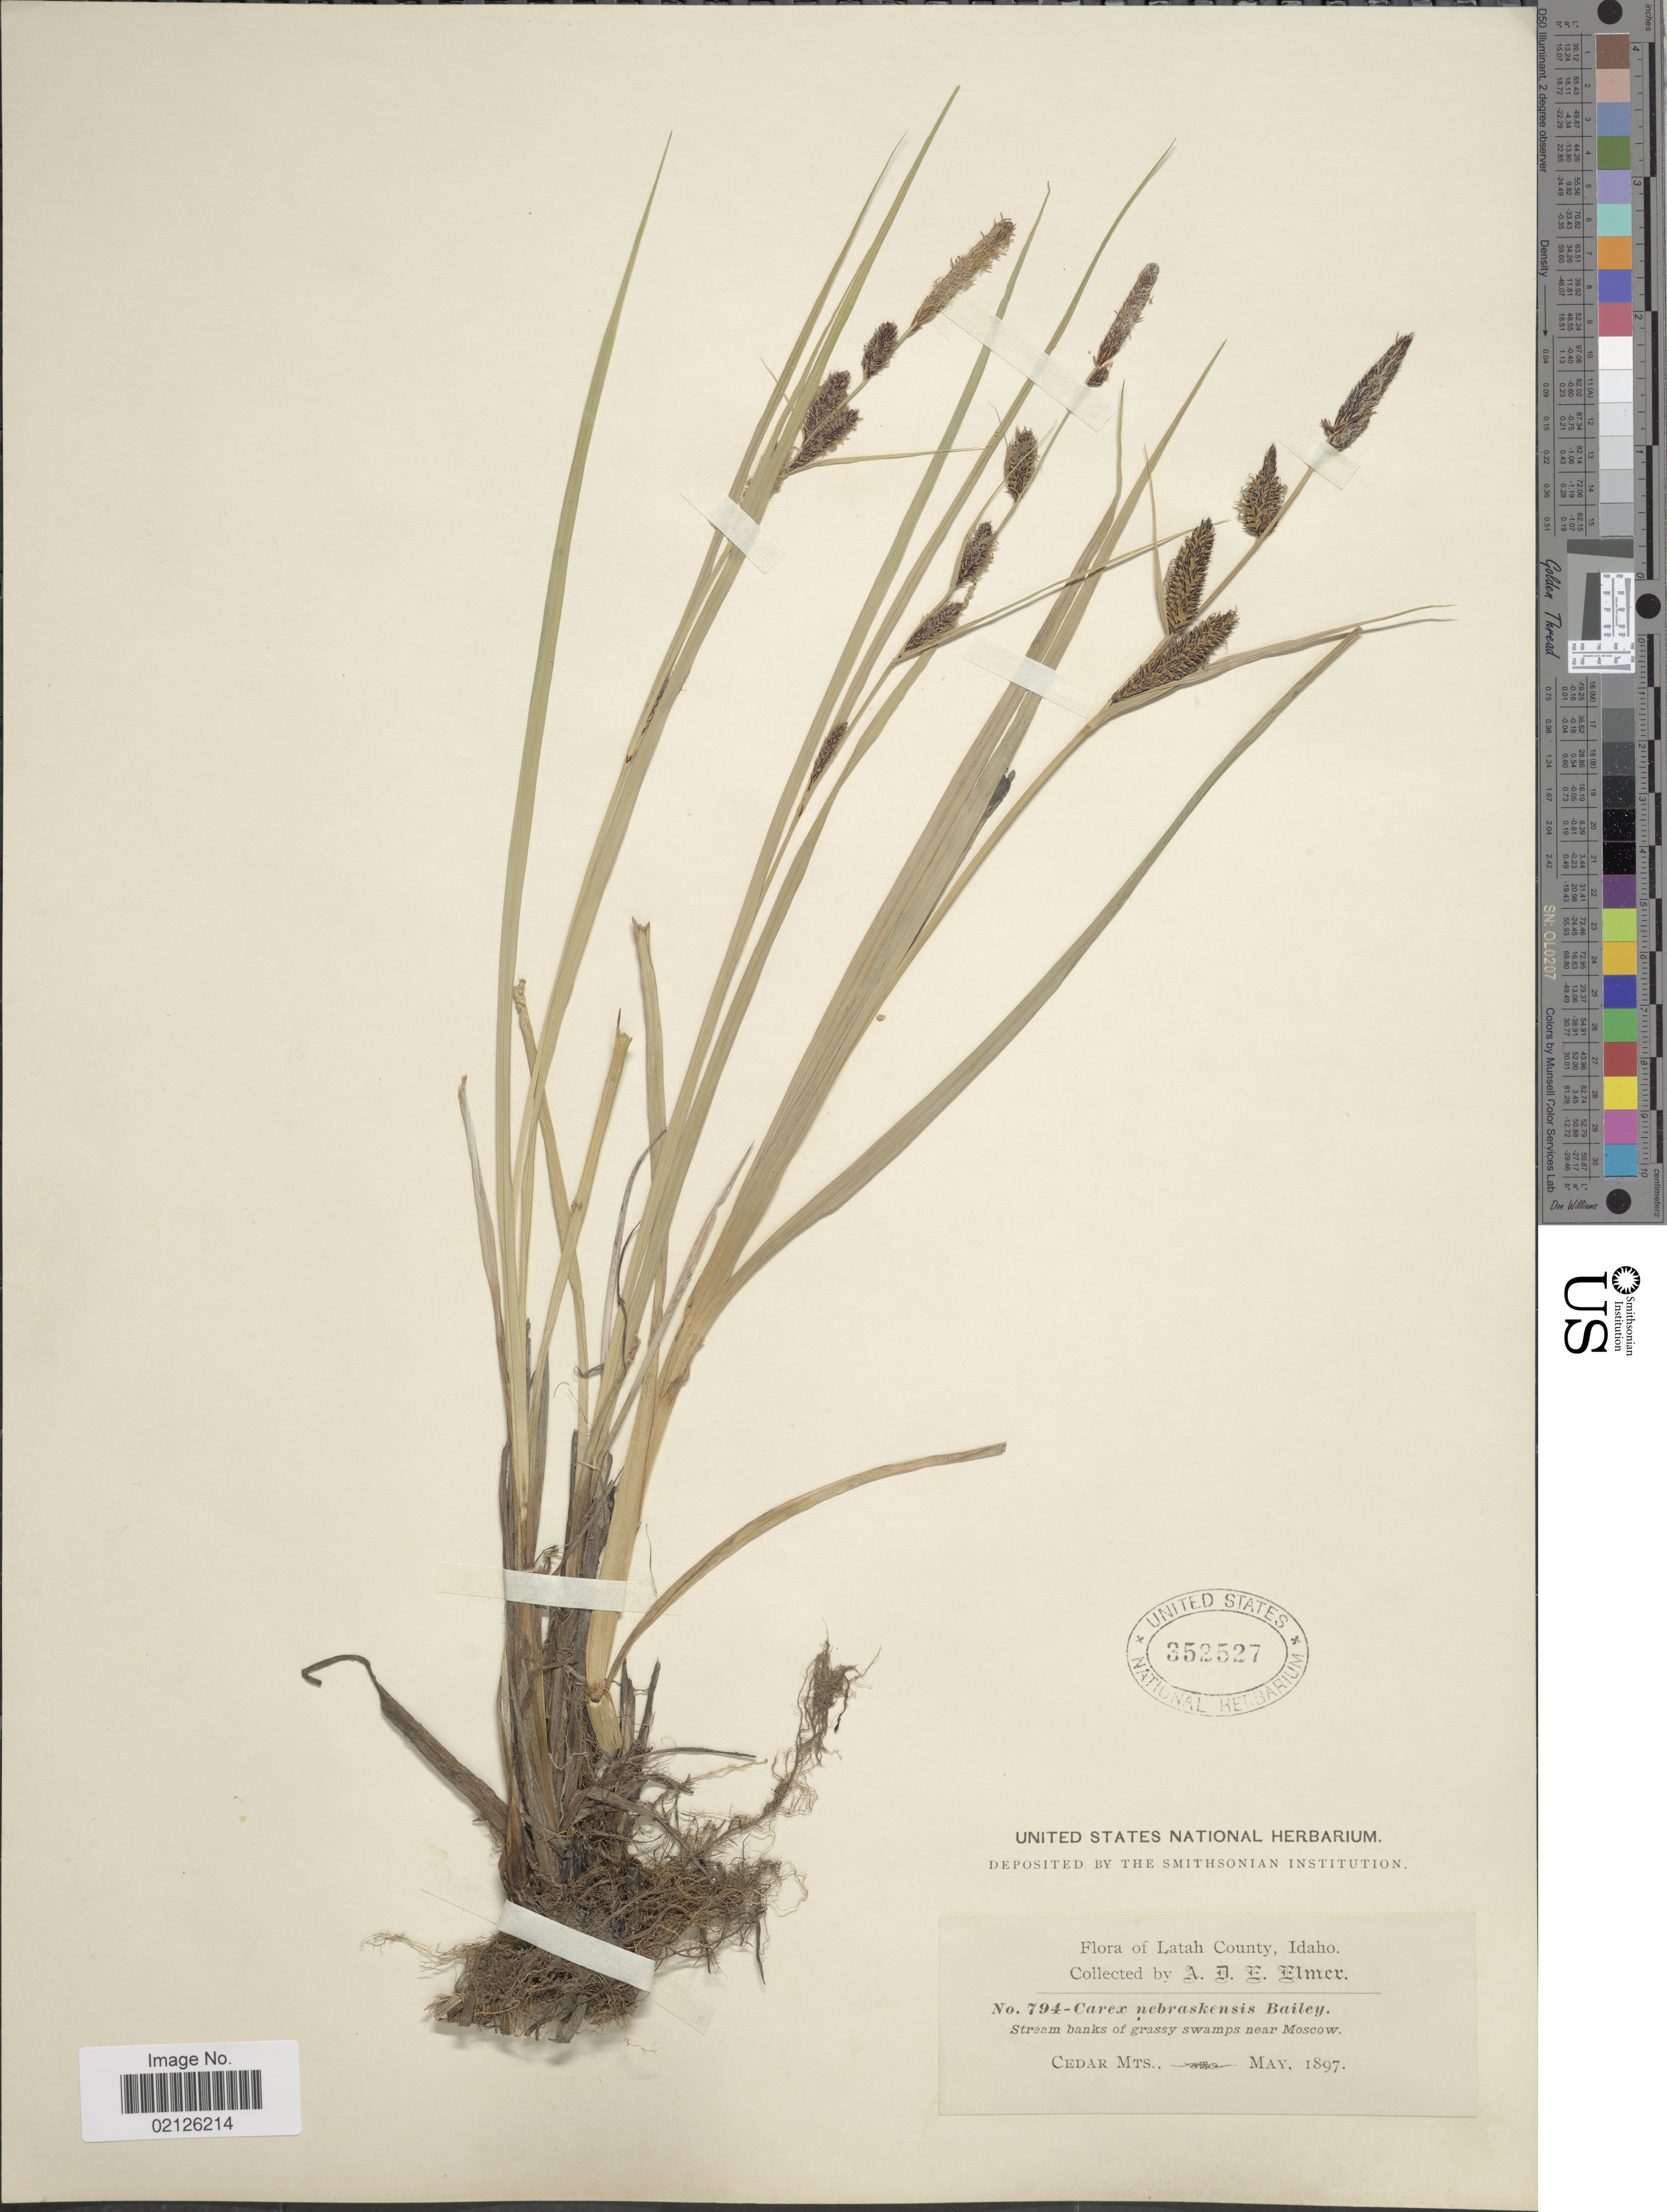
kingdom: Plantae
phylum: Tracheophyta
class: Liliopsida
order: Poales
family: Cyperaceae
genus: Carex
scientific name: Carex nebrascensis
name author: Dewey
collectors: A. D. E. Elmer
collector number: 794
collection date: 1897-05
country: United States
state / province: Idaho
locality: Latah County, Stream banks of grassy swamps near Moscow, Cedar Mts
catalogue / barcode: US 352527